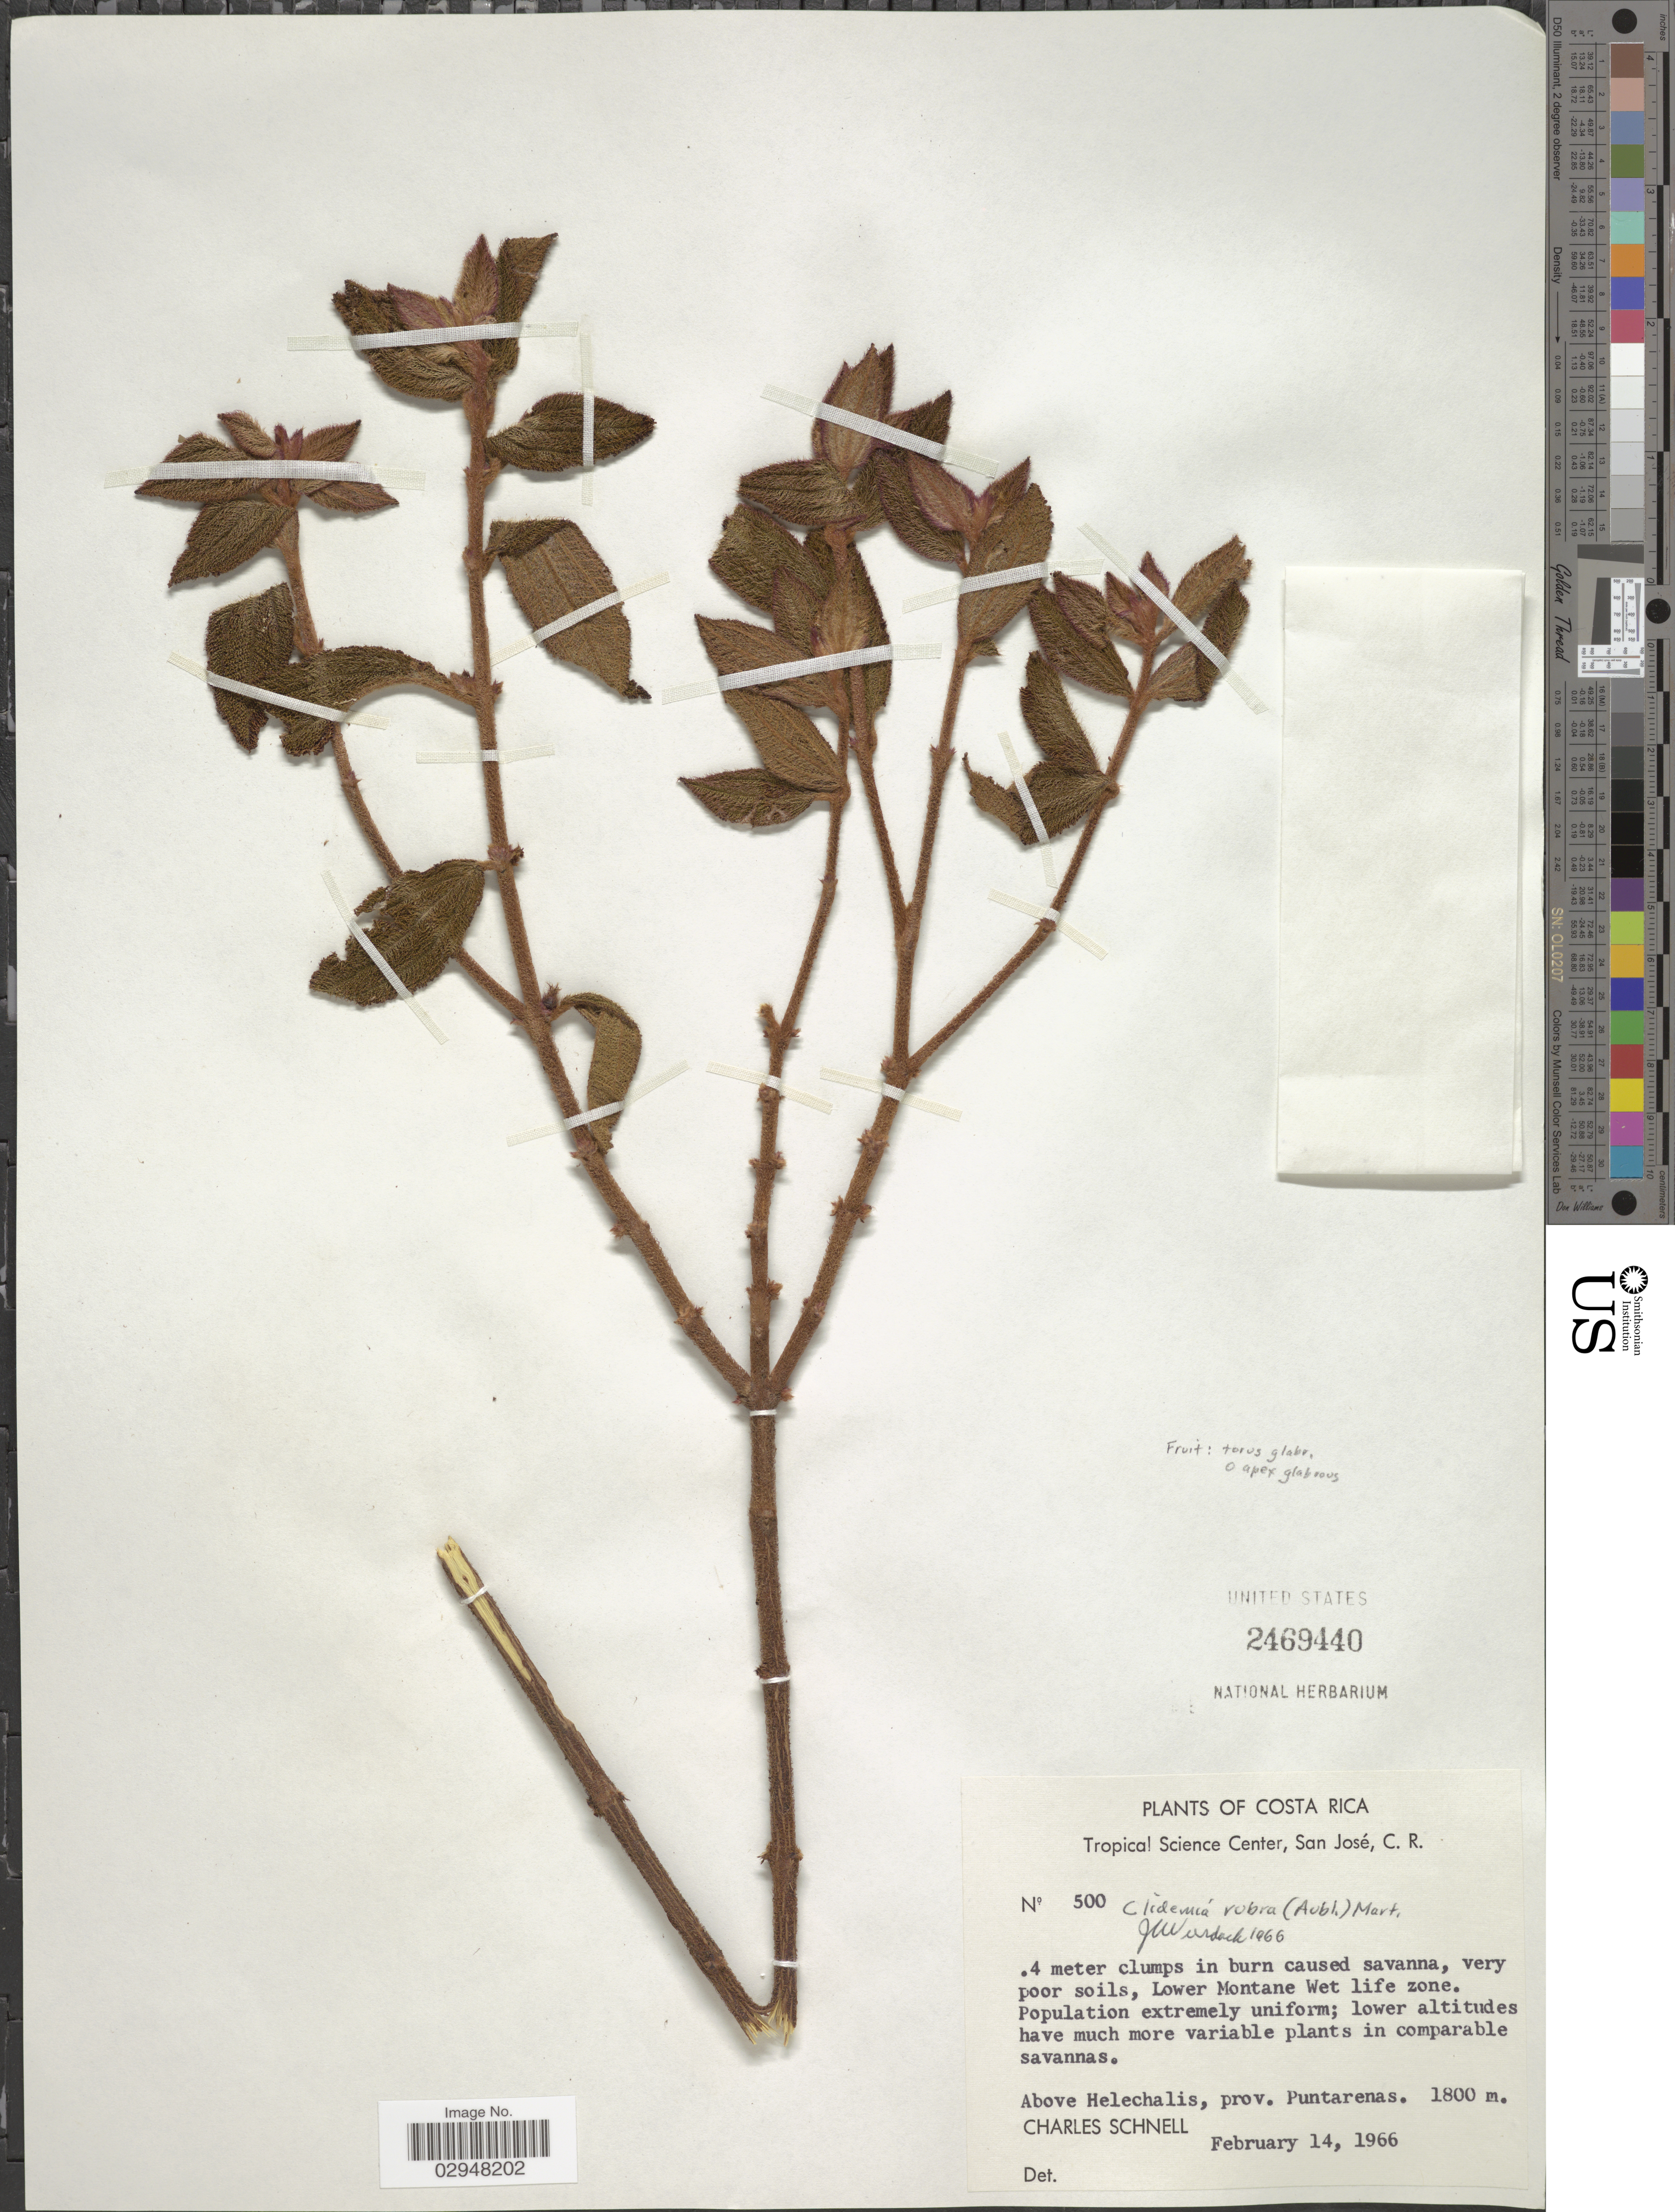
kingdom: Plantae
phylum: Tracheophyta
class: Magnoliopsida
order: Myrtales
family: Melastomataceae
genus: Clidemia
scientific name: Clidemia rubra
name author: (Aubl.) Mart.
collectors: C. Schnell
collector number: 500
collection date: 1966-02-14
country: Costa Rica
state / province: Puntarenas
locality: Above Helechalis.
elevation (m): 1800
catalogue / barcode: US 2469440